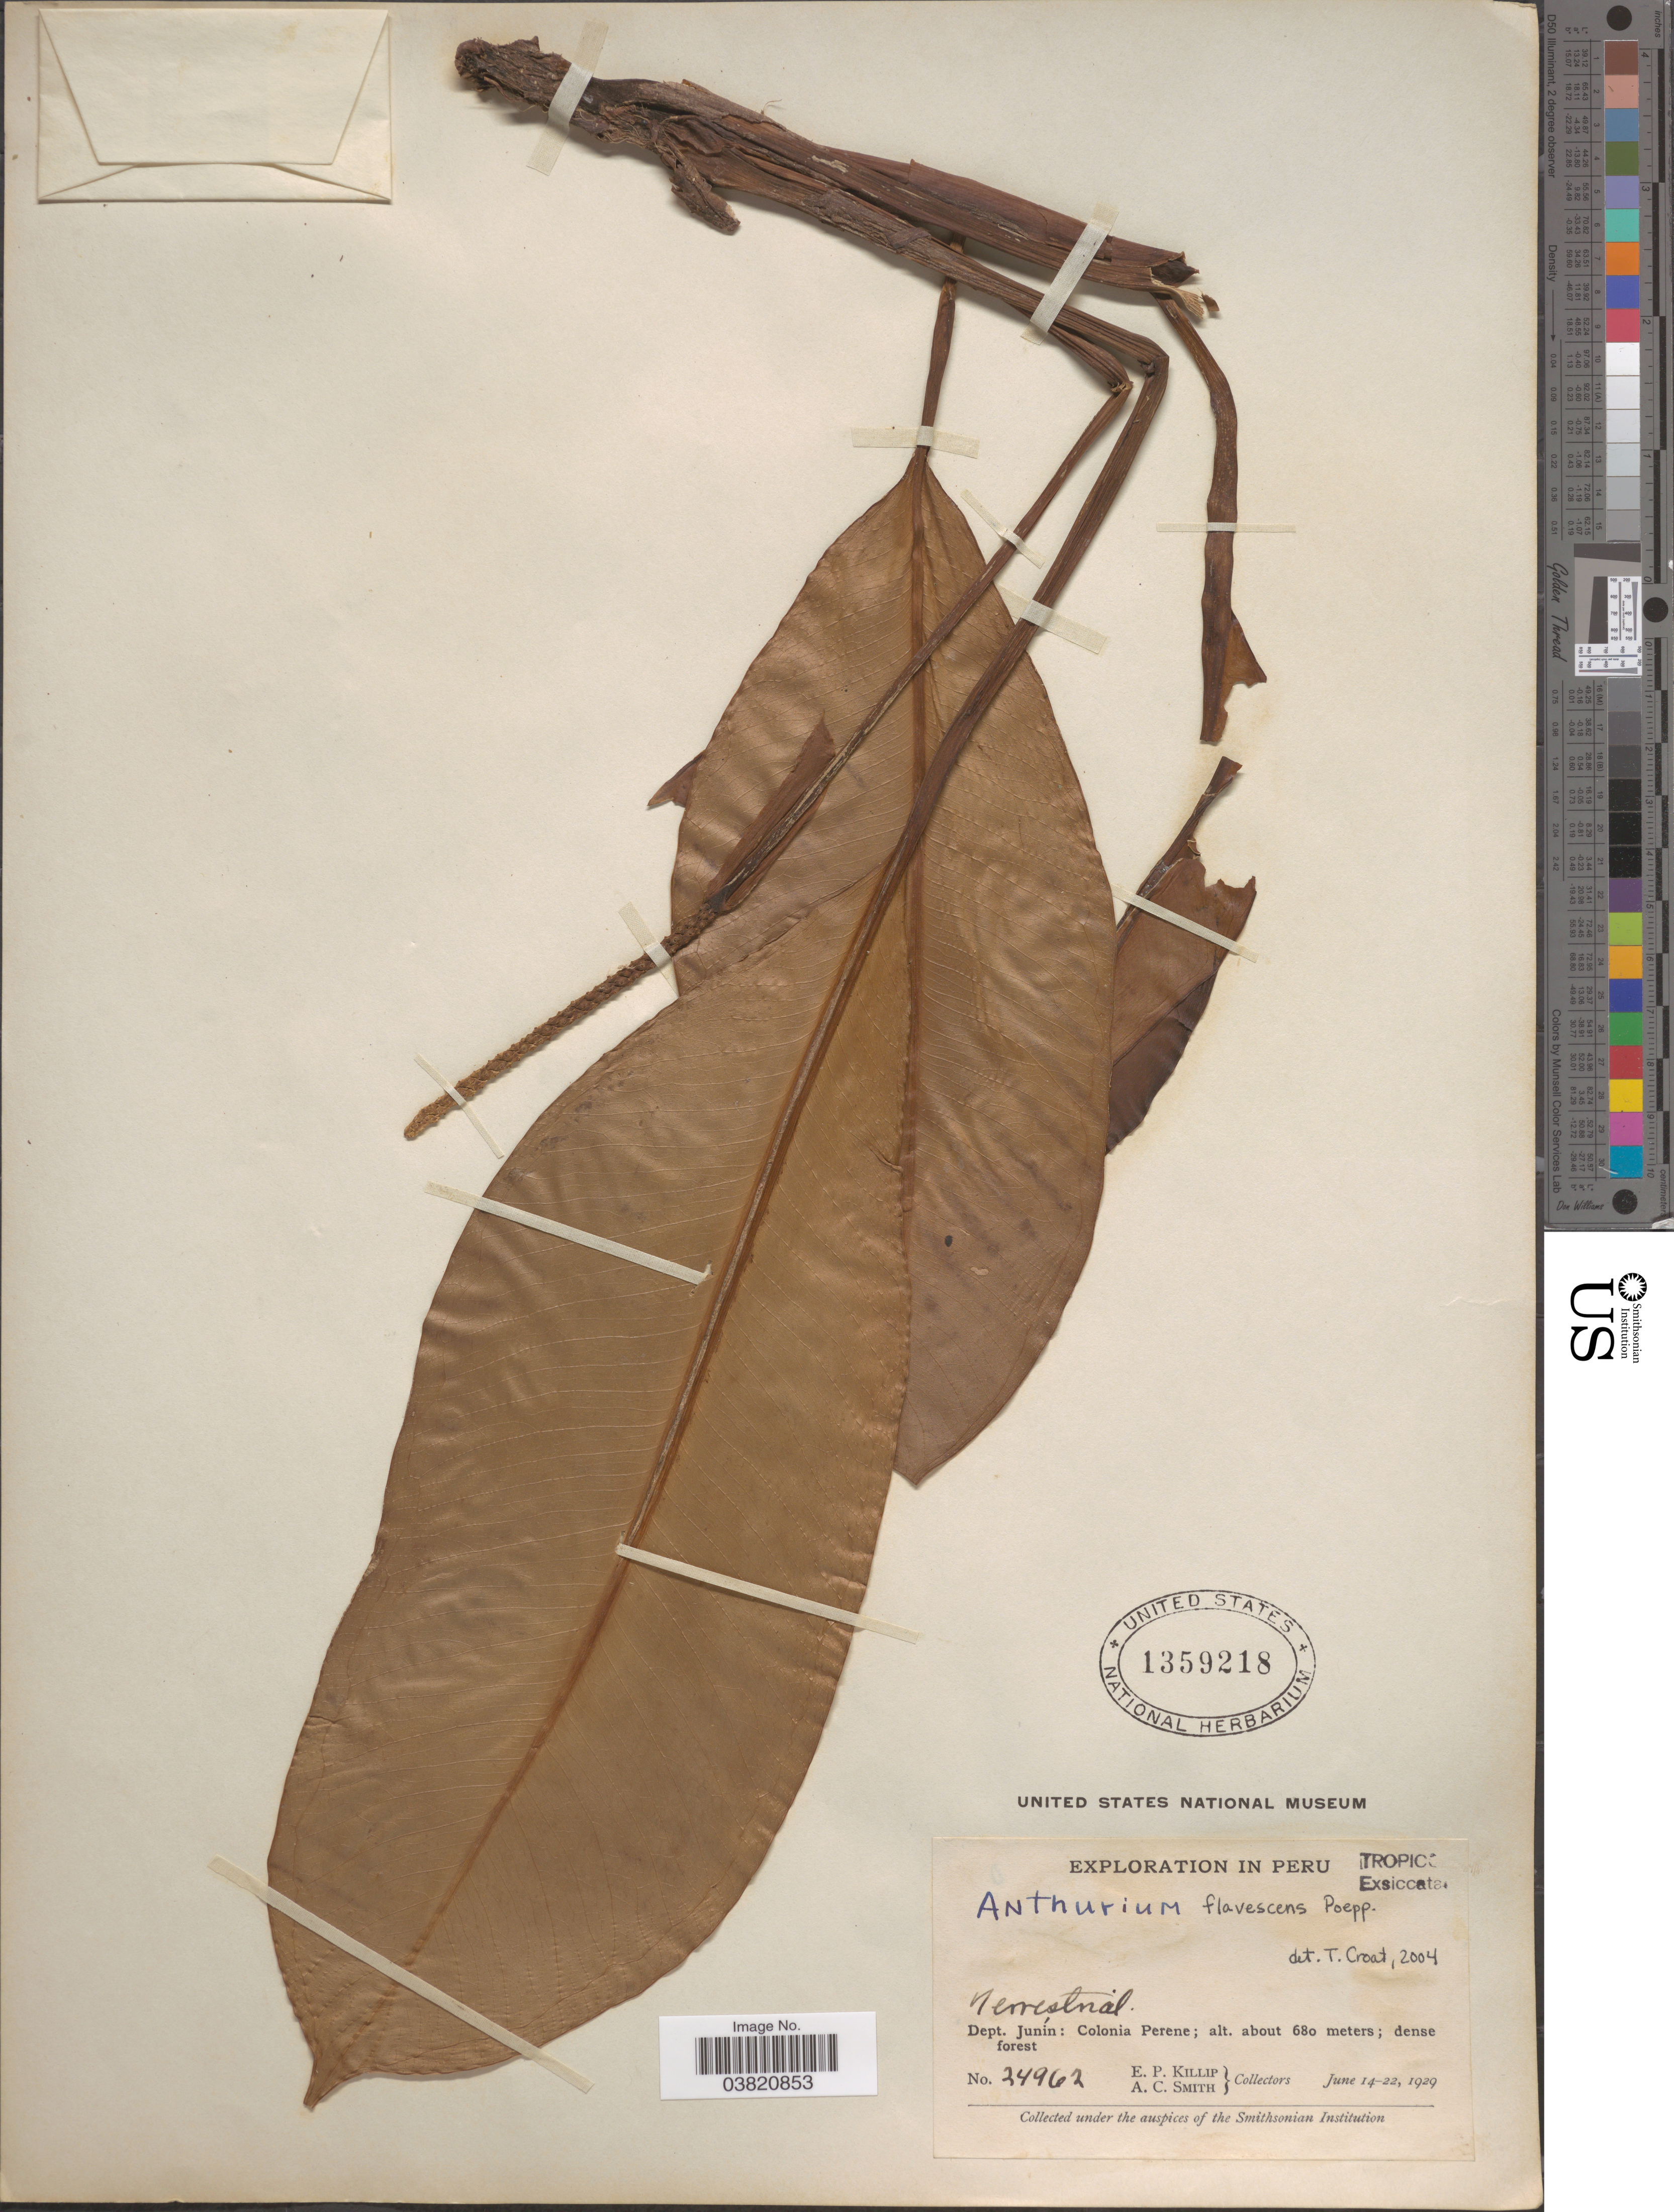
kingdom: Plantae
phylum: Tracheophyta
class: Liliopsida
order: Alismatales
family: Araceae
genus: Anthurium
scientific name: Anthurium flavescens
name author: Poepp.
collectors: E. P. Killip & A. C. Smith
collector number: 24962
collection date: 1929-06-14/1929-06-22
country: Peru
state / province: Junín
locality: Dept. Junín: Colonia Perene.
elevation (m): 680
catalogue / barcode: US 1359218